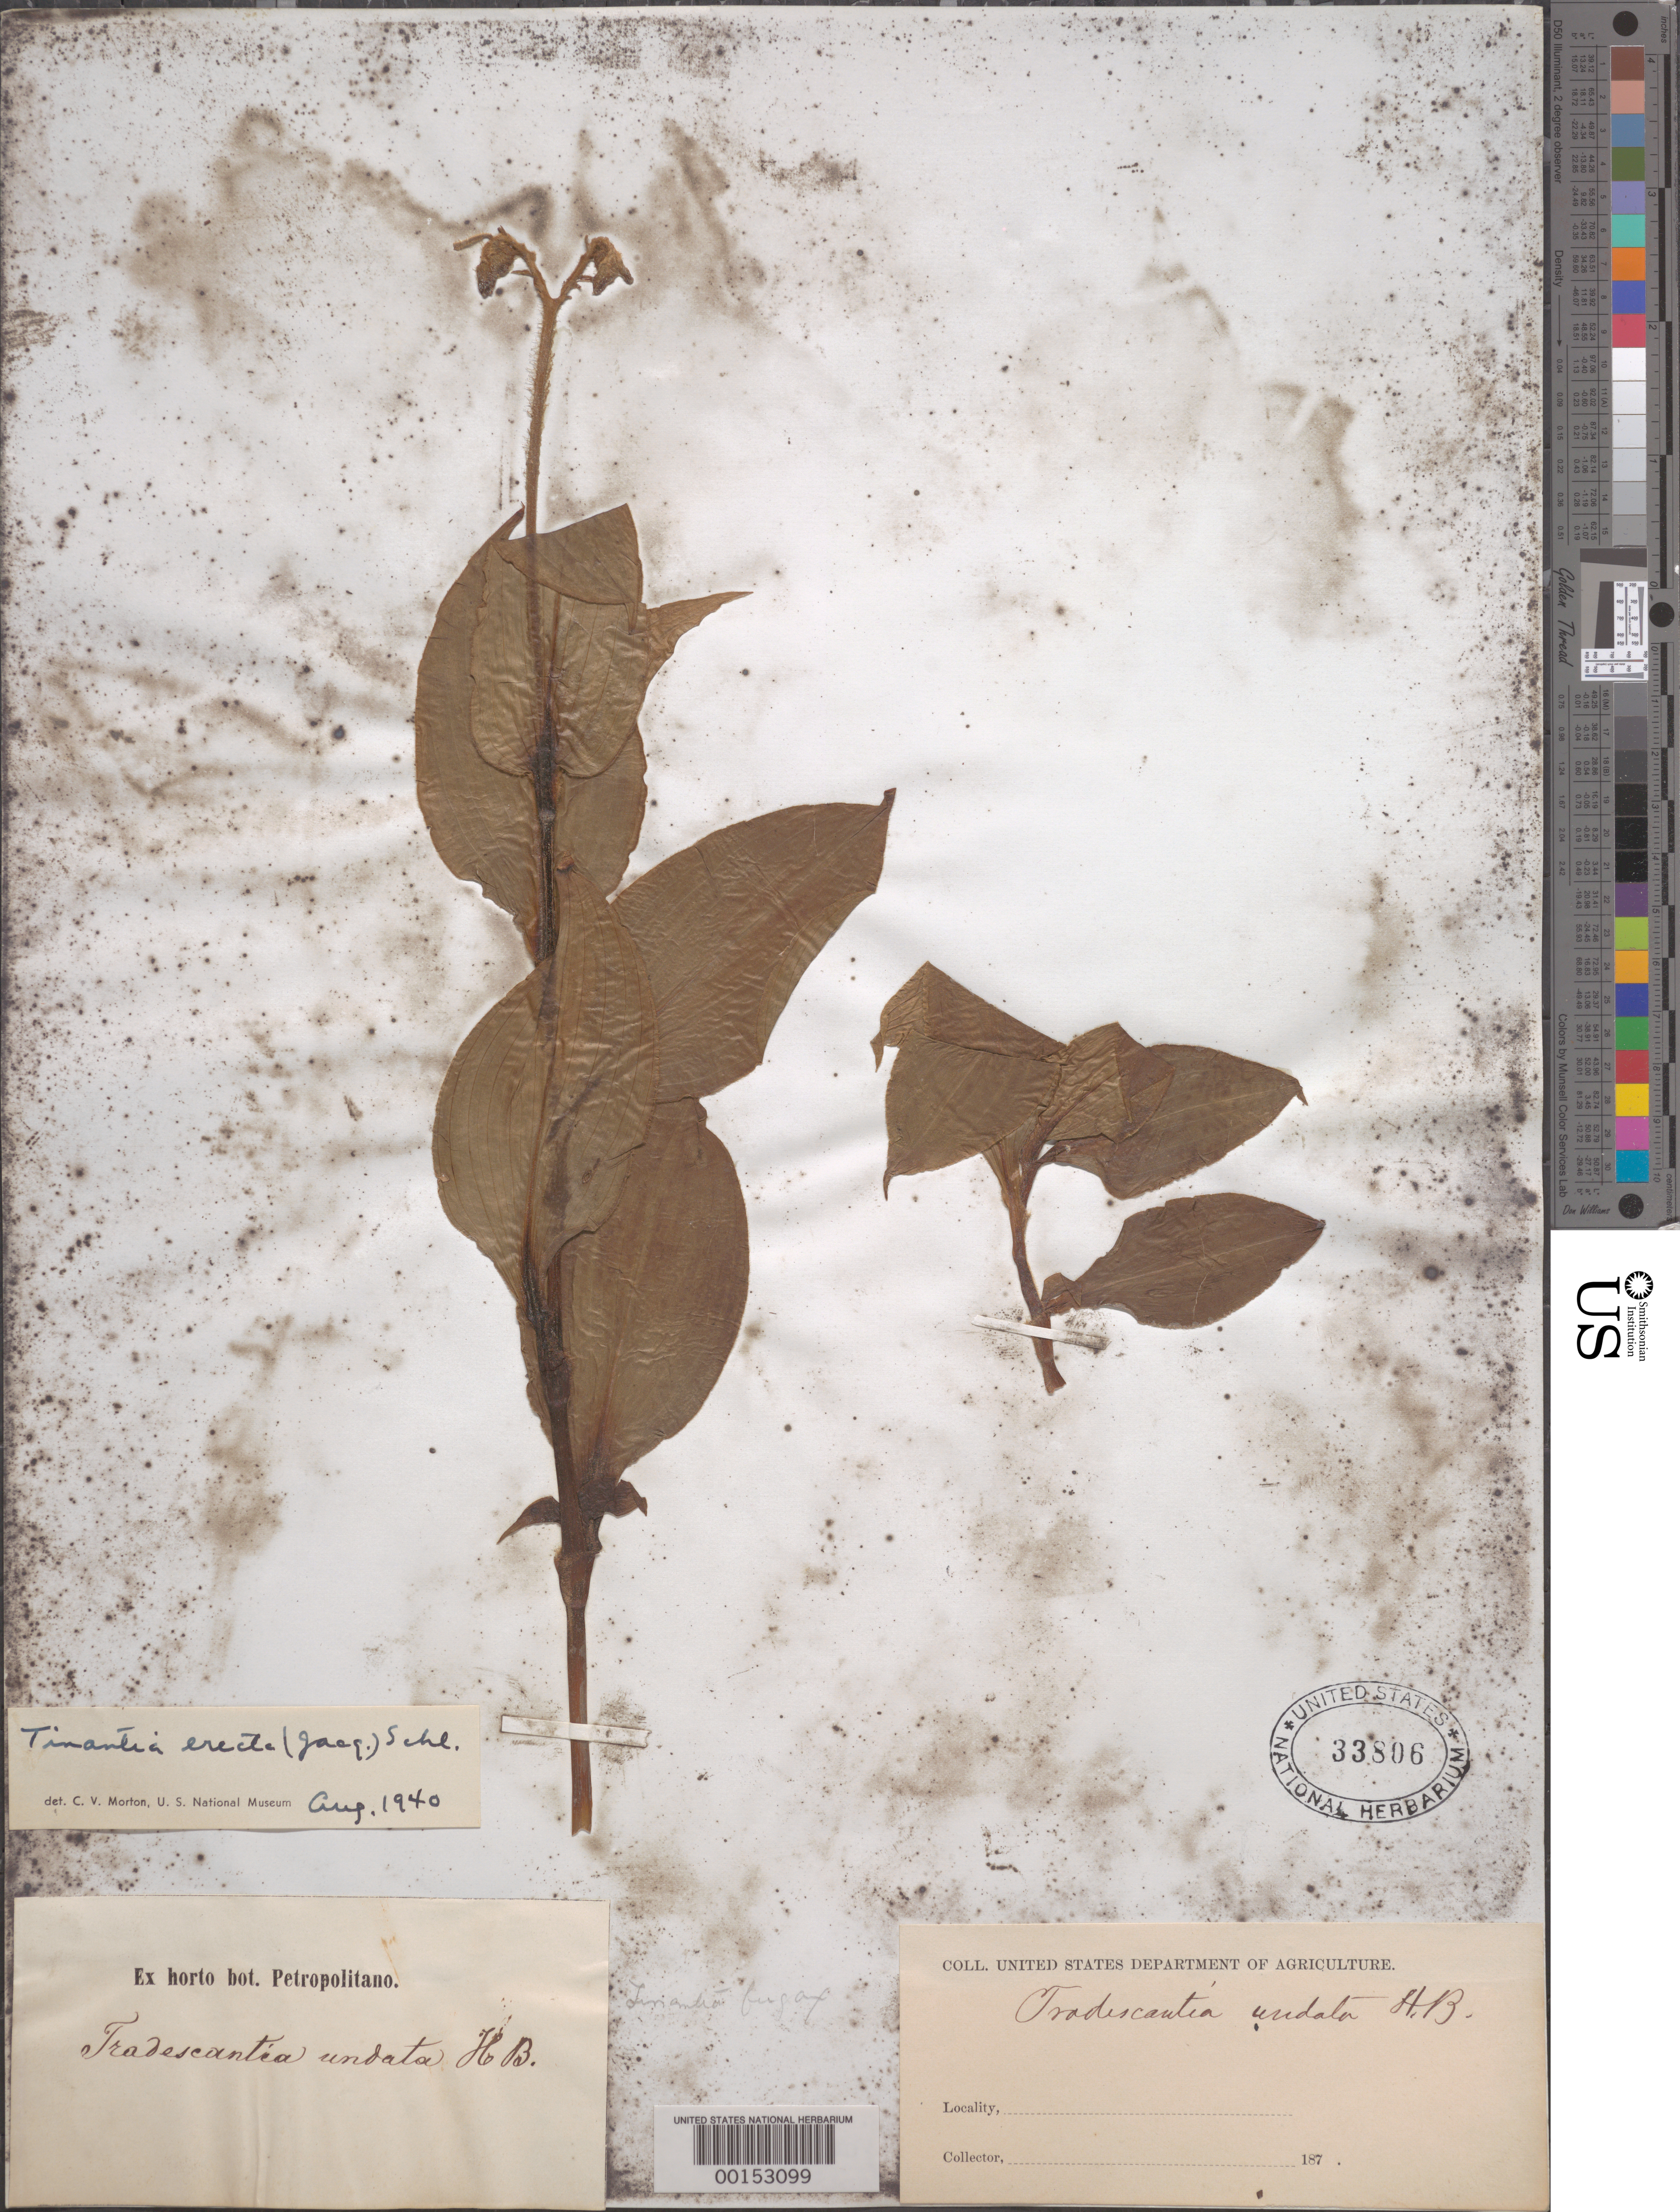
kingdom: Plantae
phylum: Tracheophyta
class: Liliopsida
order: Commelinales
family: Commelinaceae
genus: Tinantia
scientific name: Tinantia erecta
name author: (Jacq.) Fenzl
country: Mexico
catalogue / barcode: US 33806